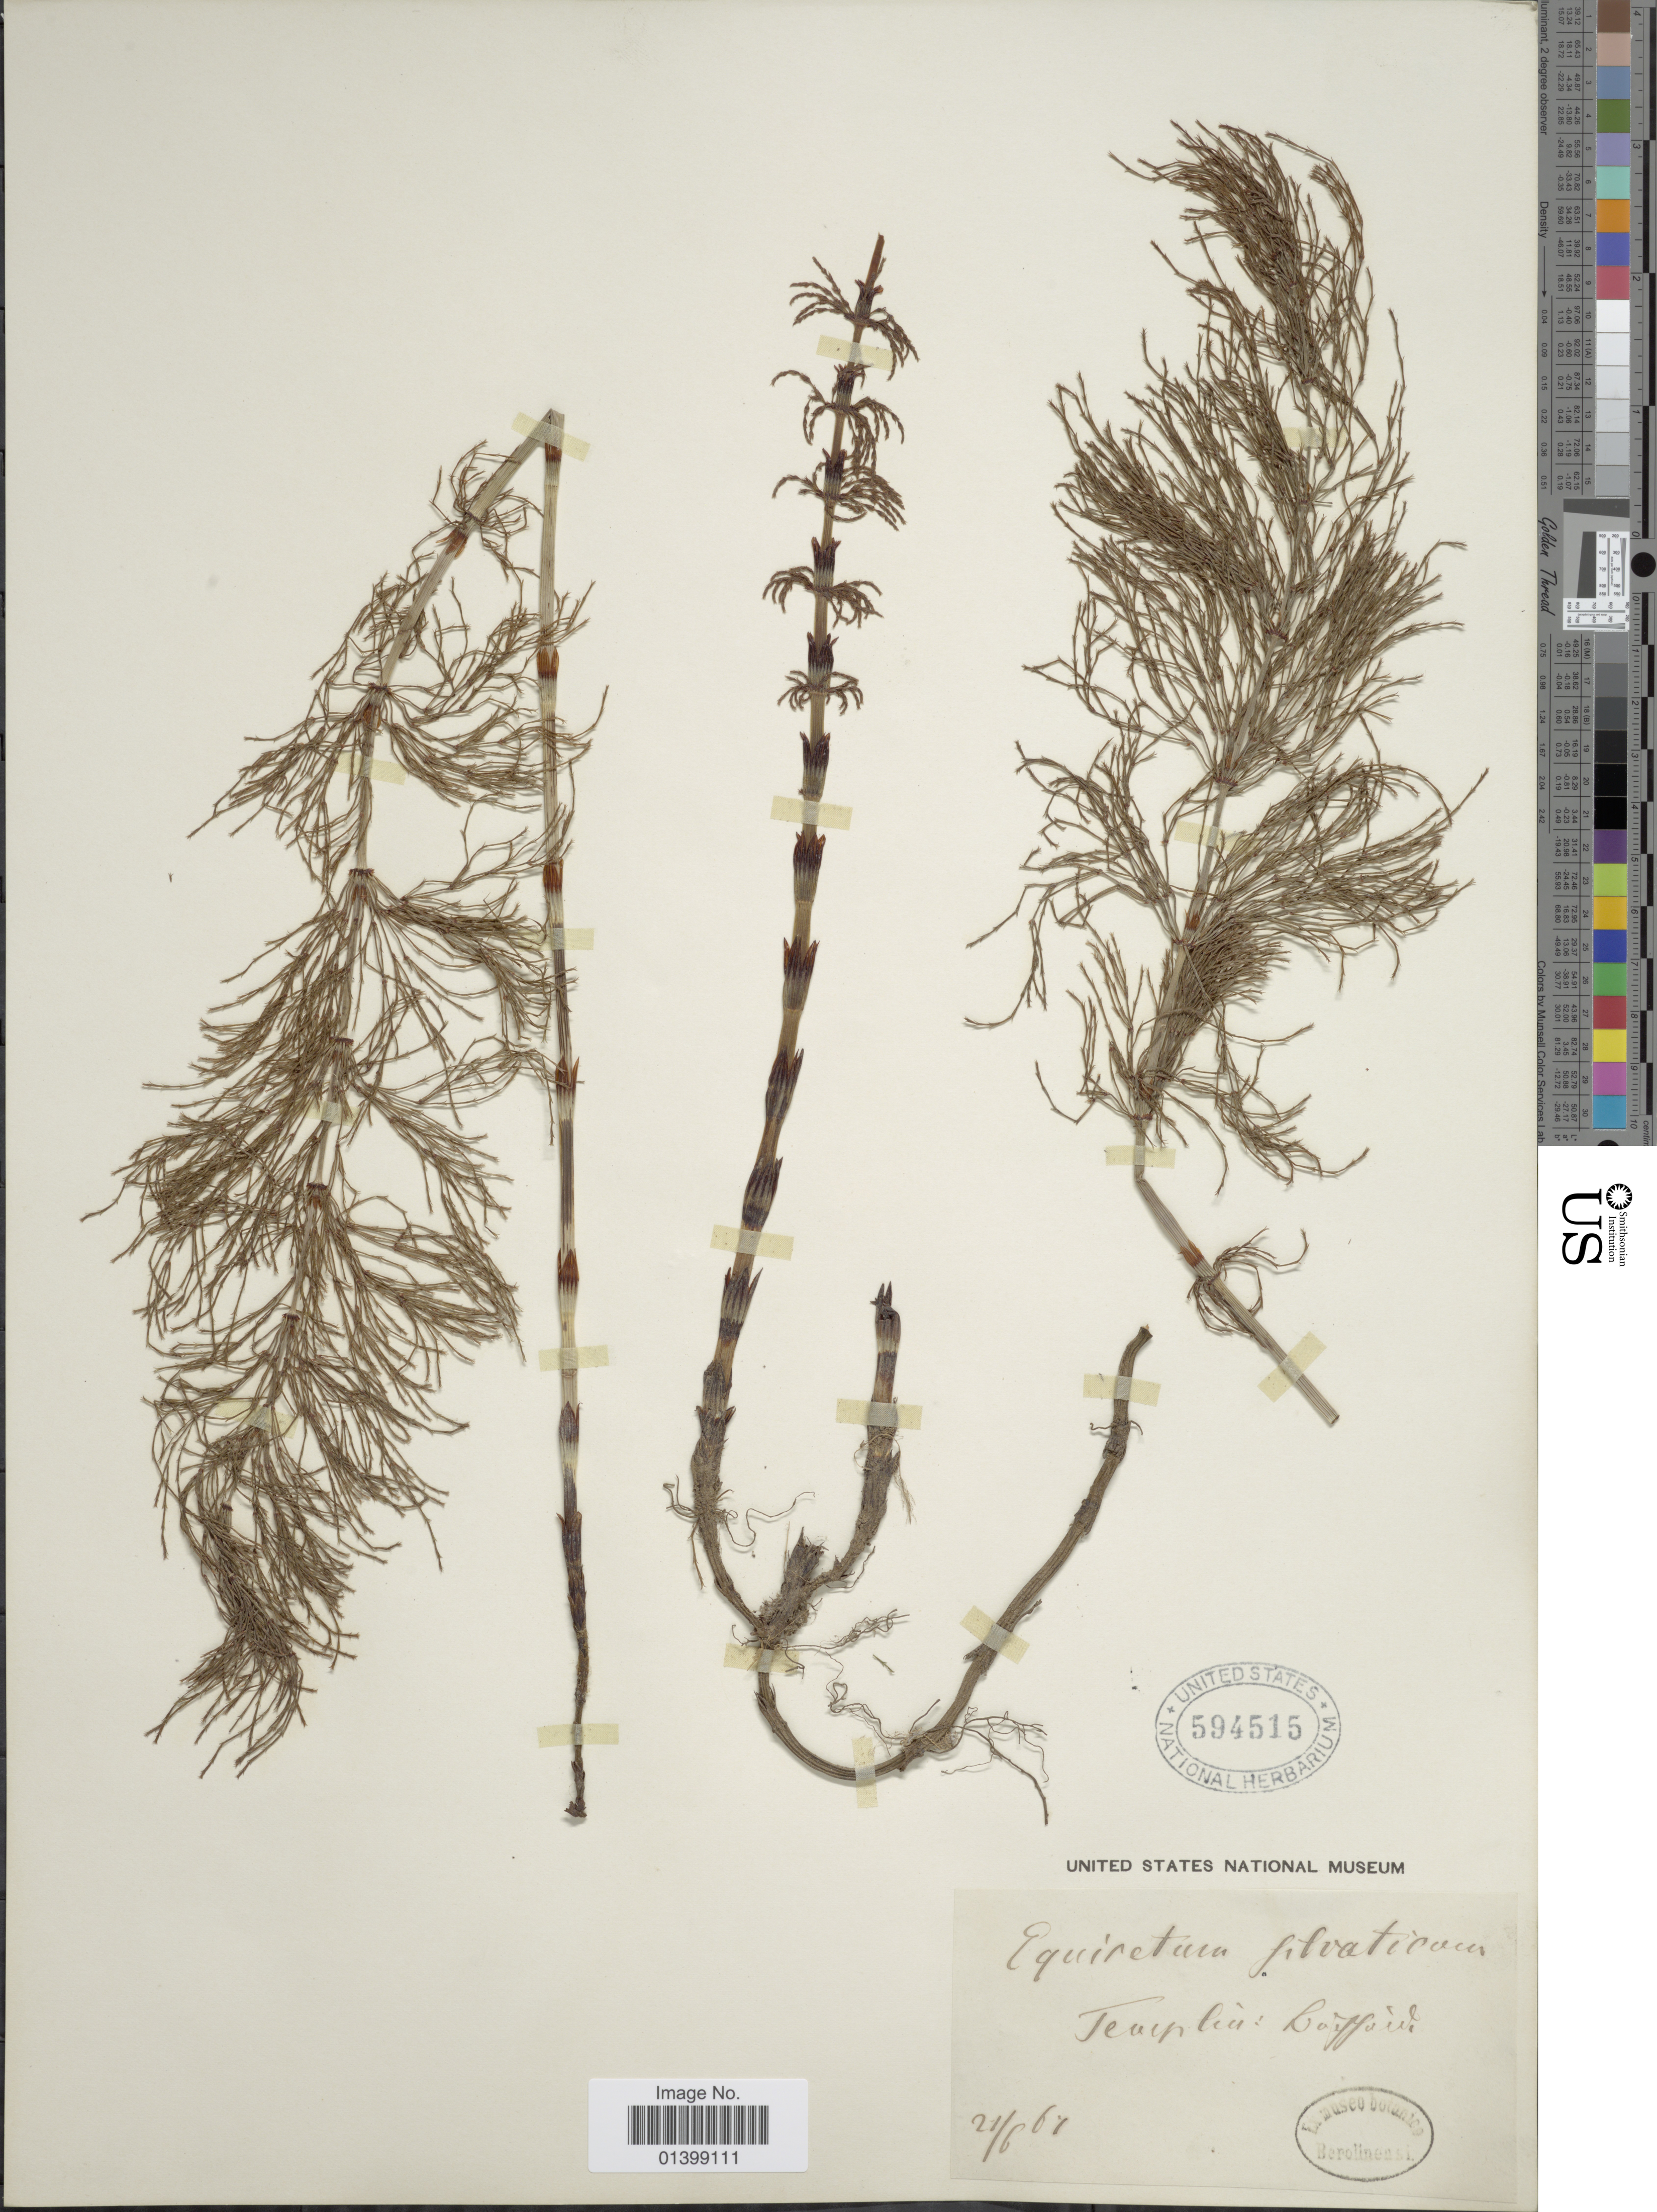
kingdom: Plantae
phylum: Tracheophyta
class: Polypodiopsida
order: Equisetales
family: Equisetaceae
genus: Equisetum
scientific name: Equisetum sylvaticum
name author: L.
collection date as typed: Transcribed d/m/y: 21/6/67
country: Germany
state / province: Brandenburg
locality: Templin: [illegible text]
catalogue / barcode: US 594515